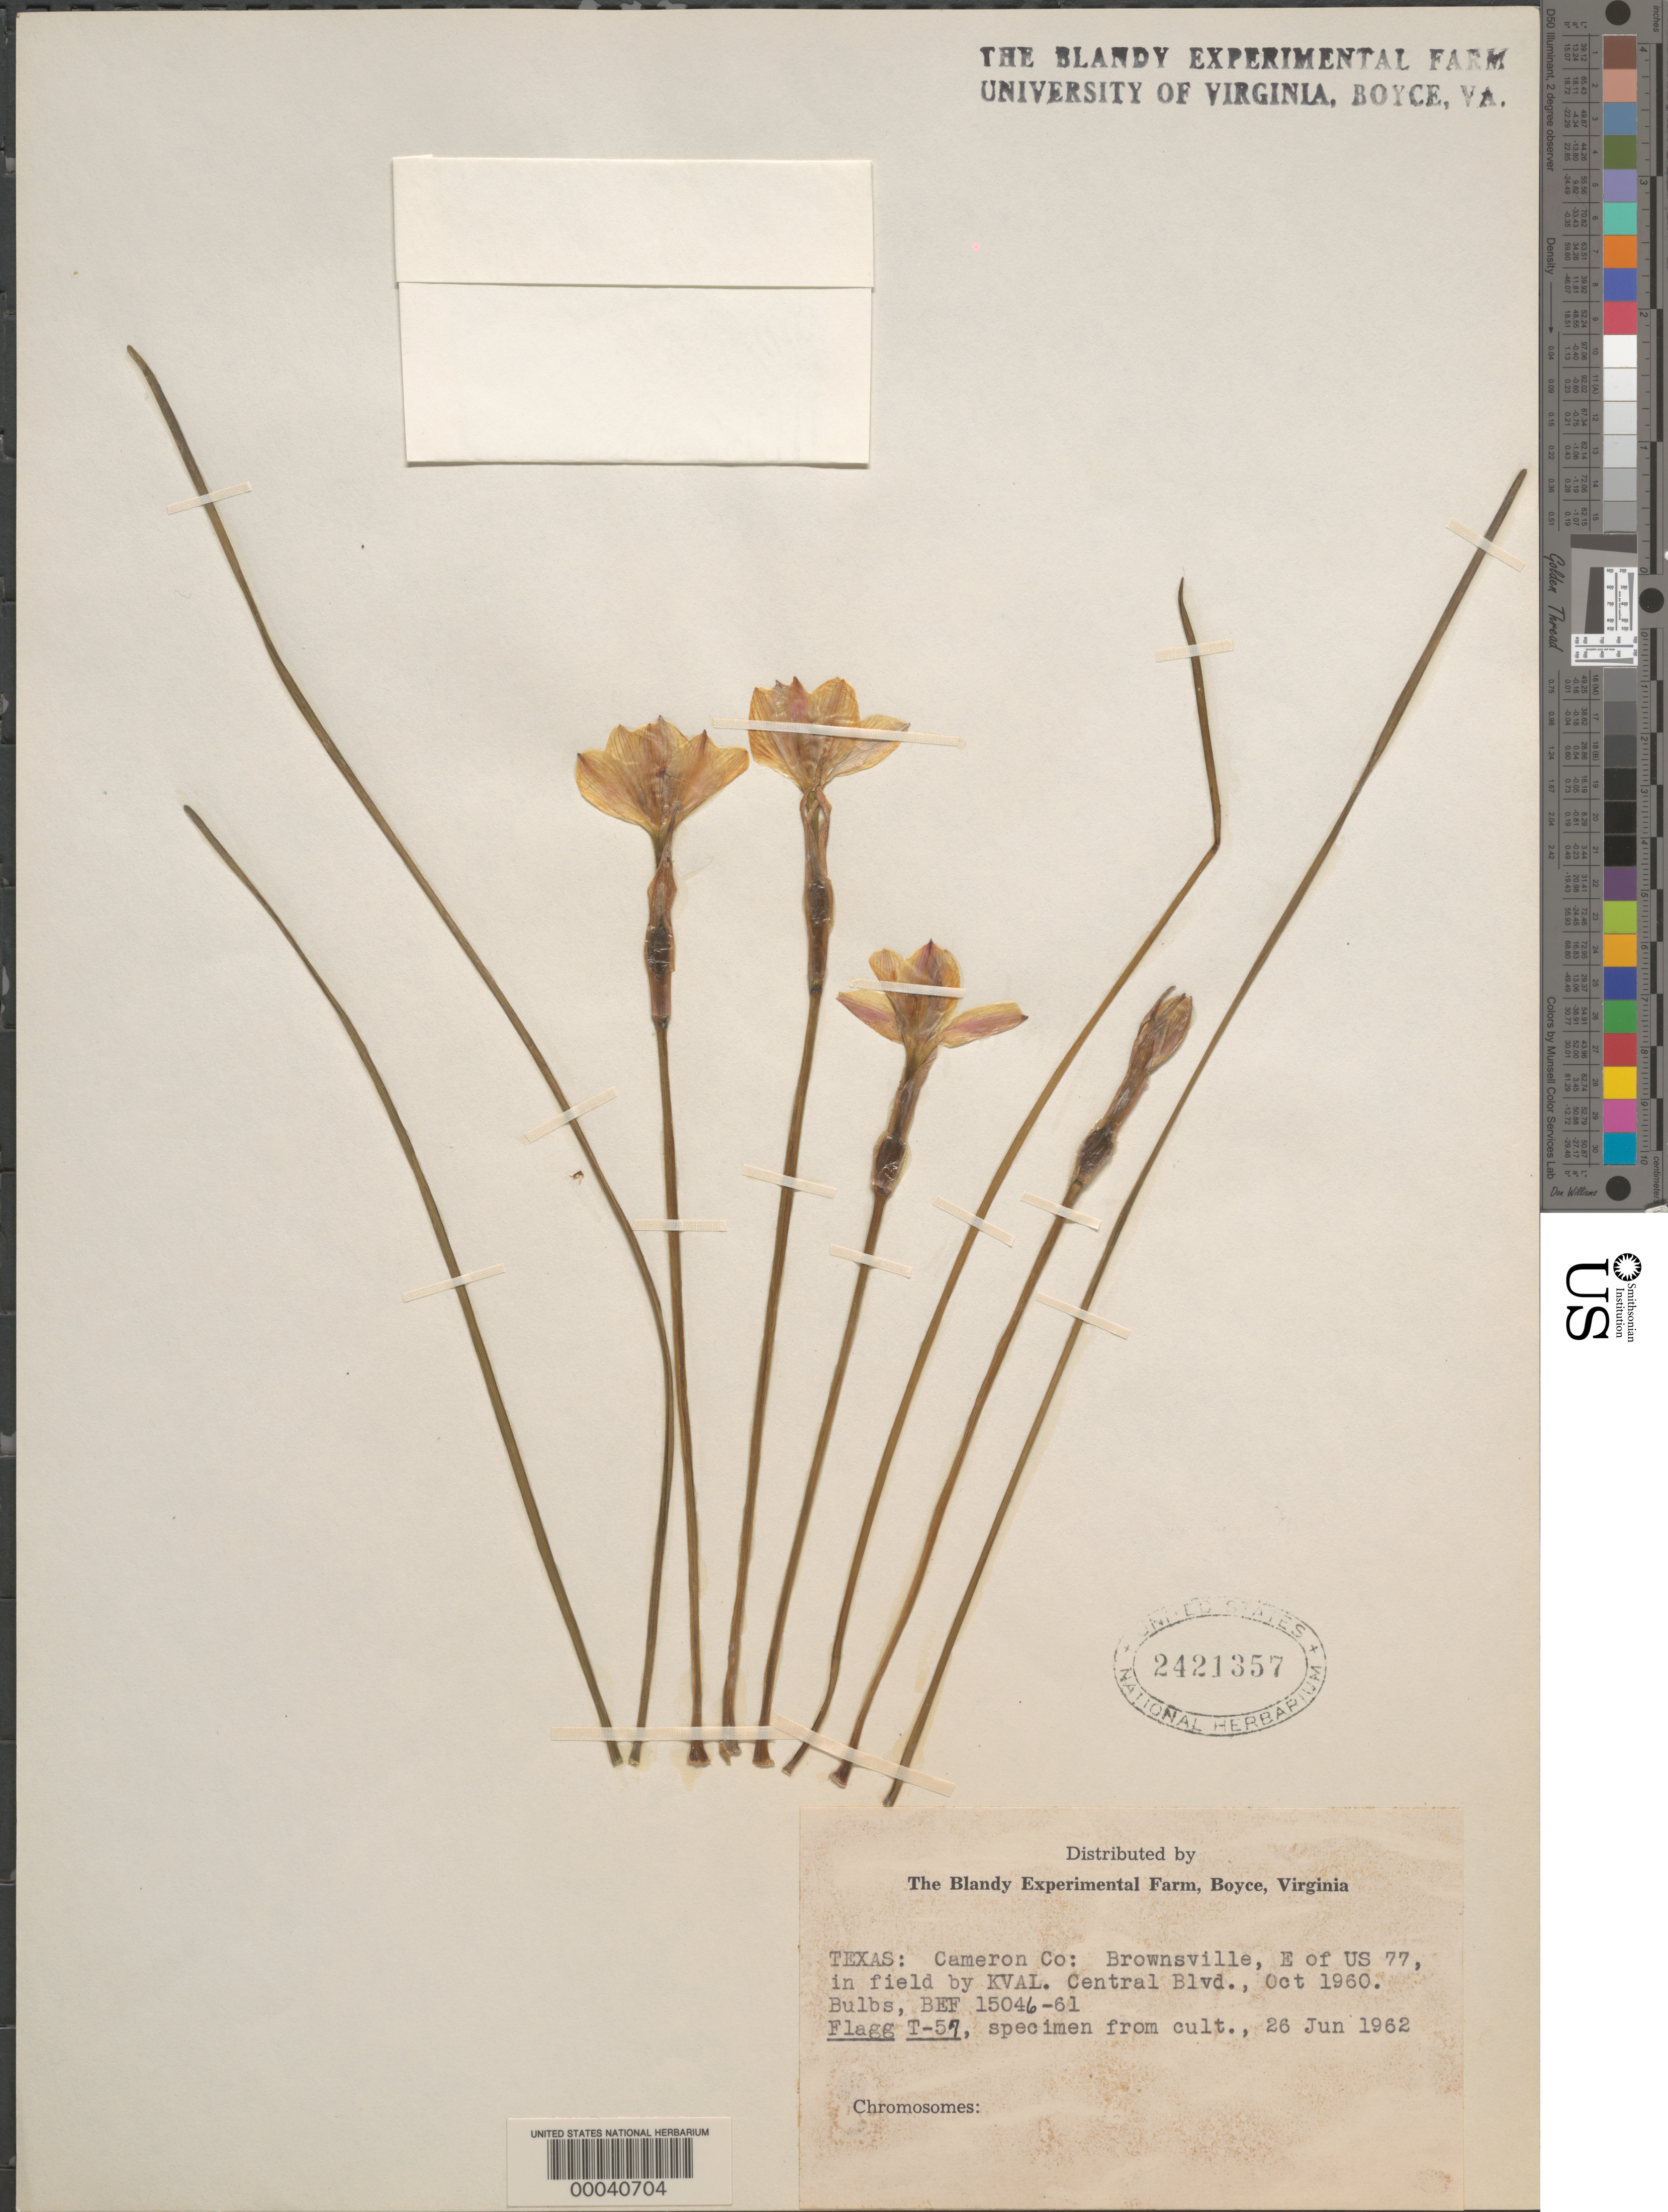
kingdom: Plantae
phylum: Tracheophyta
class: Liliopsida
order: Asparagales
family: Amaryllidaceae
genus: Zephyranthes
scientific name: Zephyranthes sp.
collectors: R. O. Flagg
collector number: T-57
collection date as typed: Oct 1960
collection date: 1960-10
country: United States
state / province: Texas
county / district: Cameron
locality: Brownsville, e of u.s. 77 in field by radio station kval, central blvd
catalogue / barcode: US 2421357